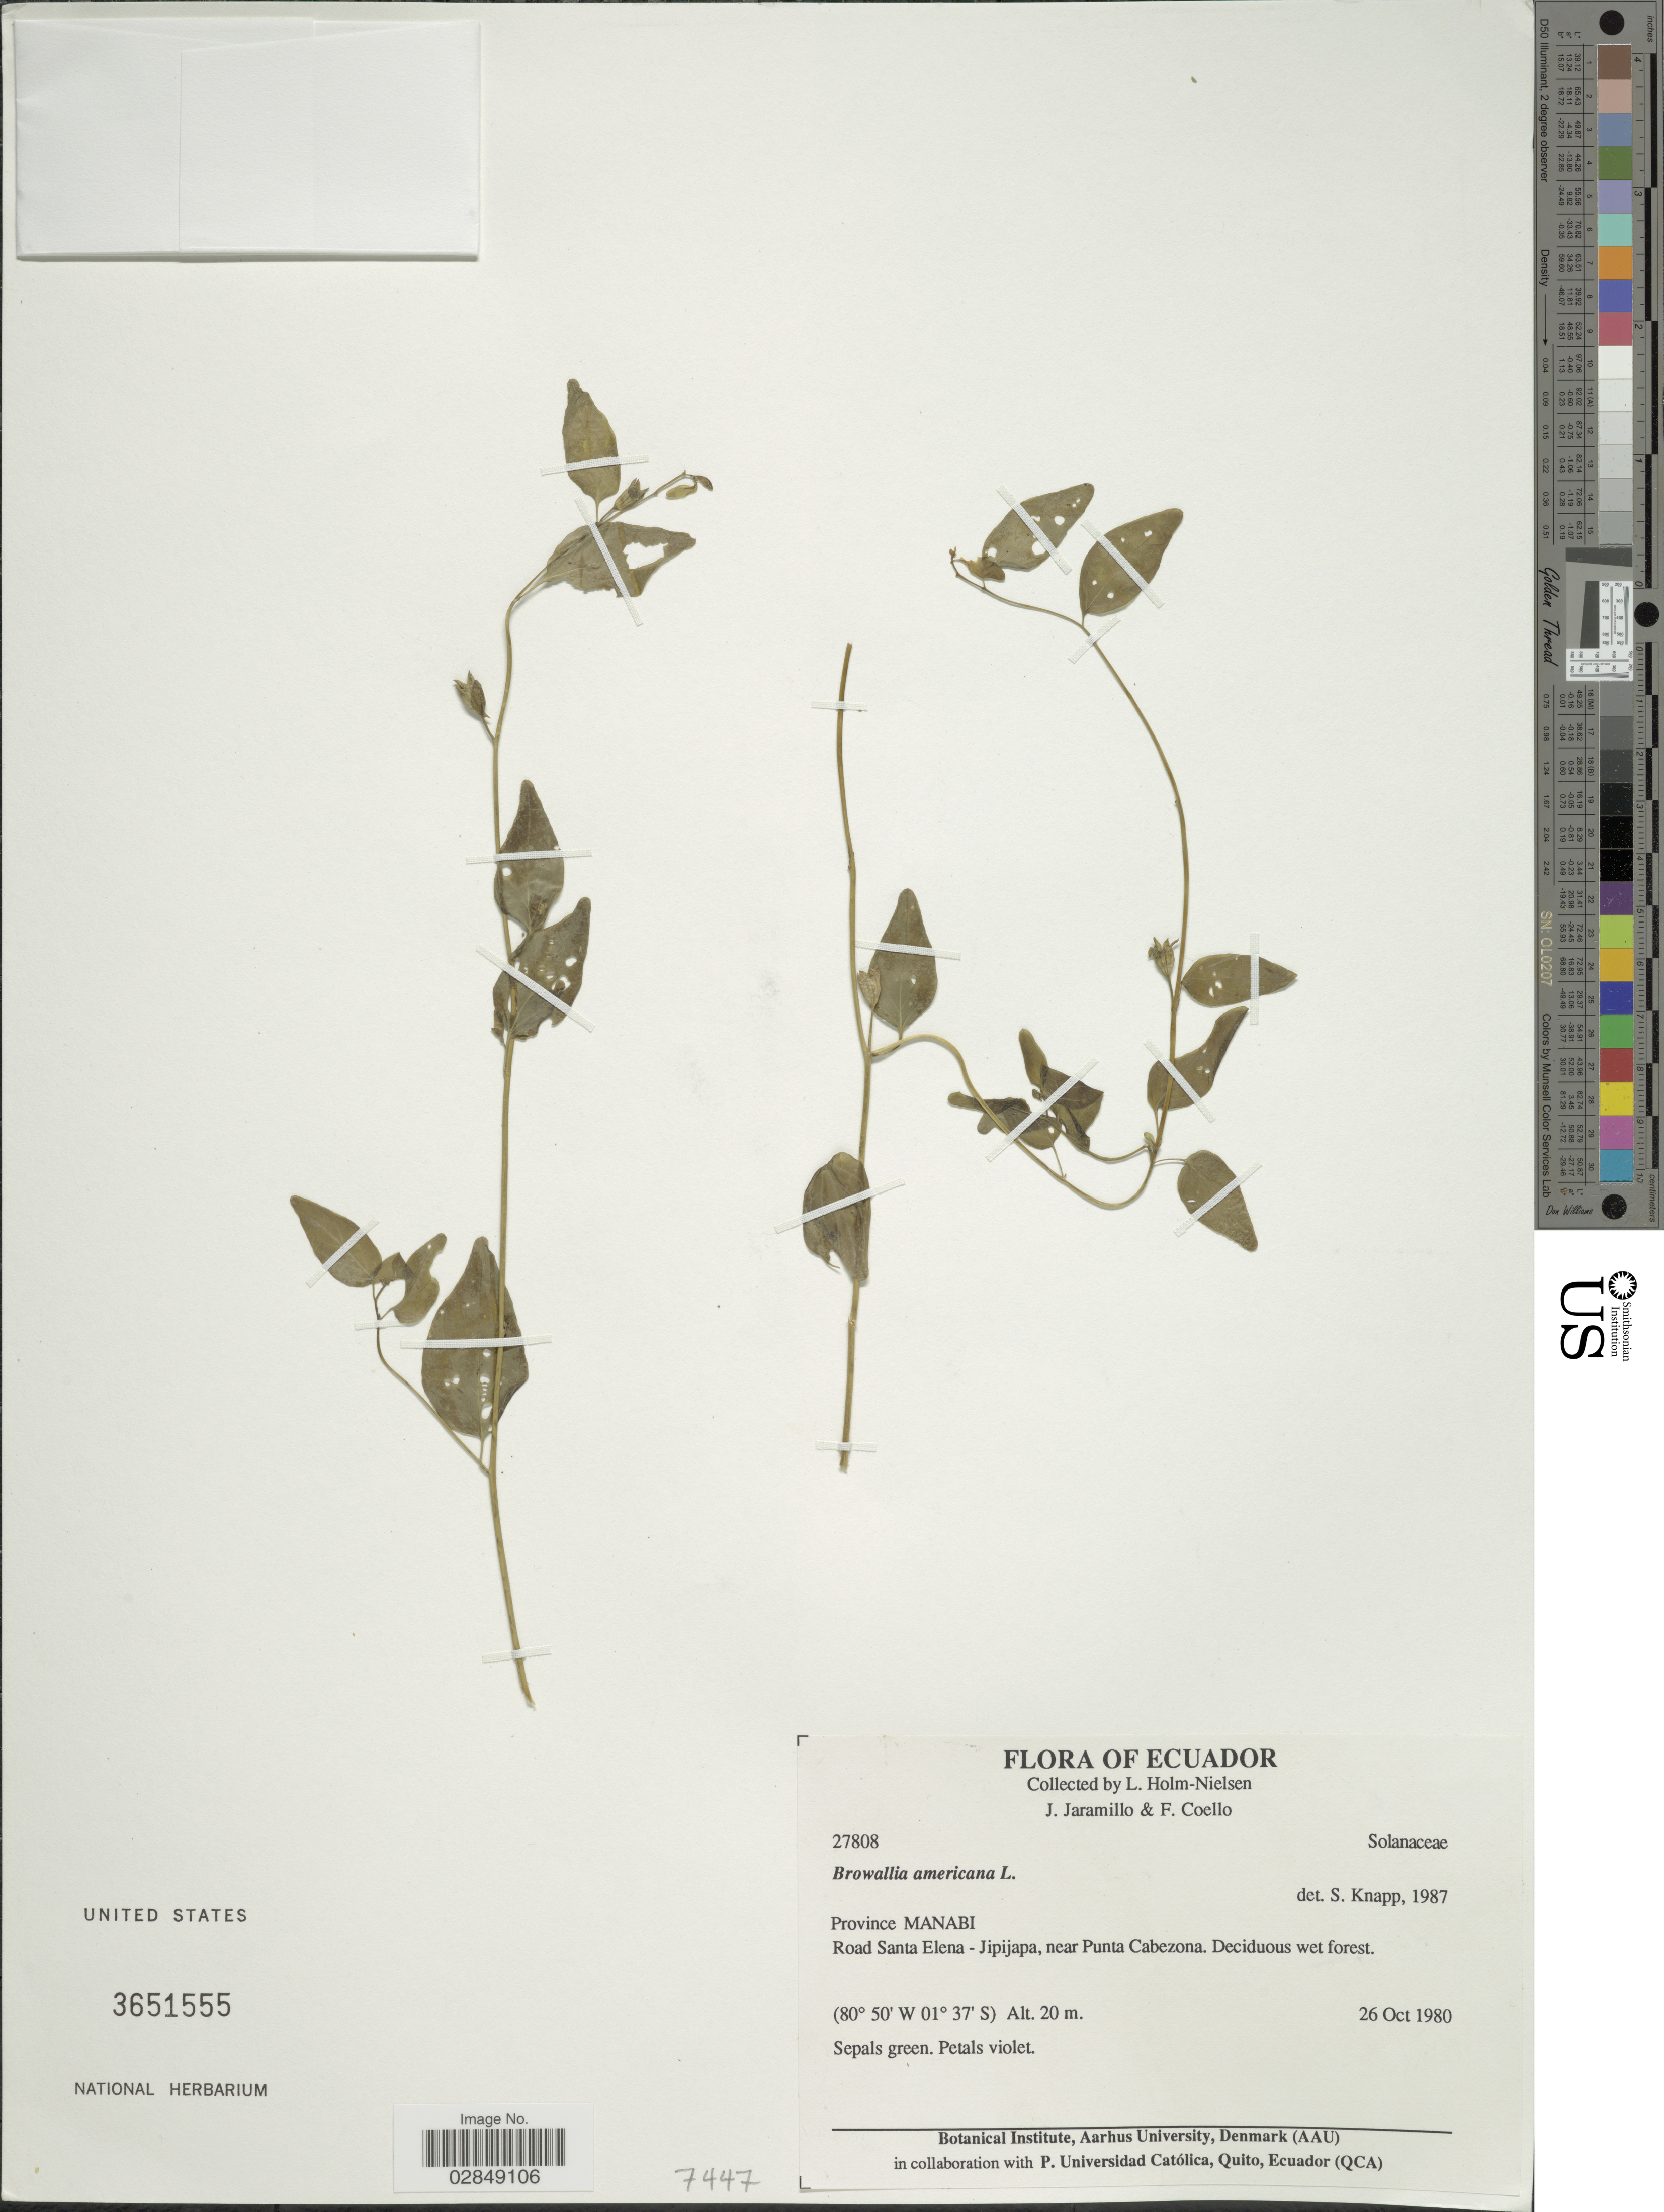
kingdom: Plantae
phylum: Tracheophyta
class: Magnoliopsida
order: Solanales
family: Solanaceae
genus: Browallia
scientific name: Browallia americana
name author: L.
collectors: L. Holm-Nielsen, J. Jaramillo & F. Coello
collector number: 27808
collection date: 1980-10-26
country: Ecuador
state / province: Manabí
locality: Road Santa Elena-Jipijapa, near Punta Cabezona.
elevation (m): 20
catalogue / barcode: US 3651555